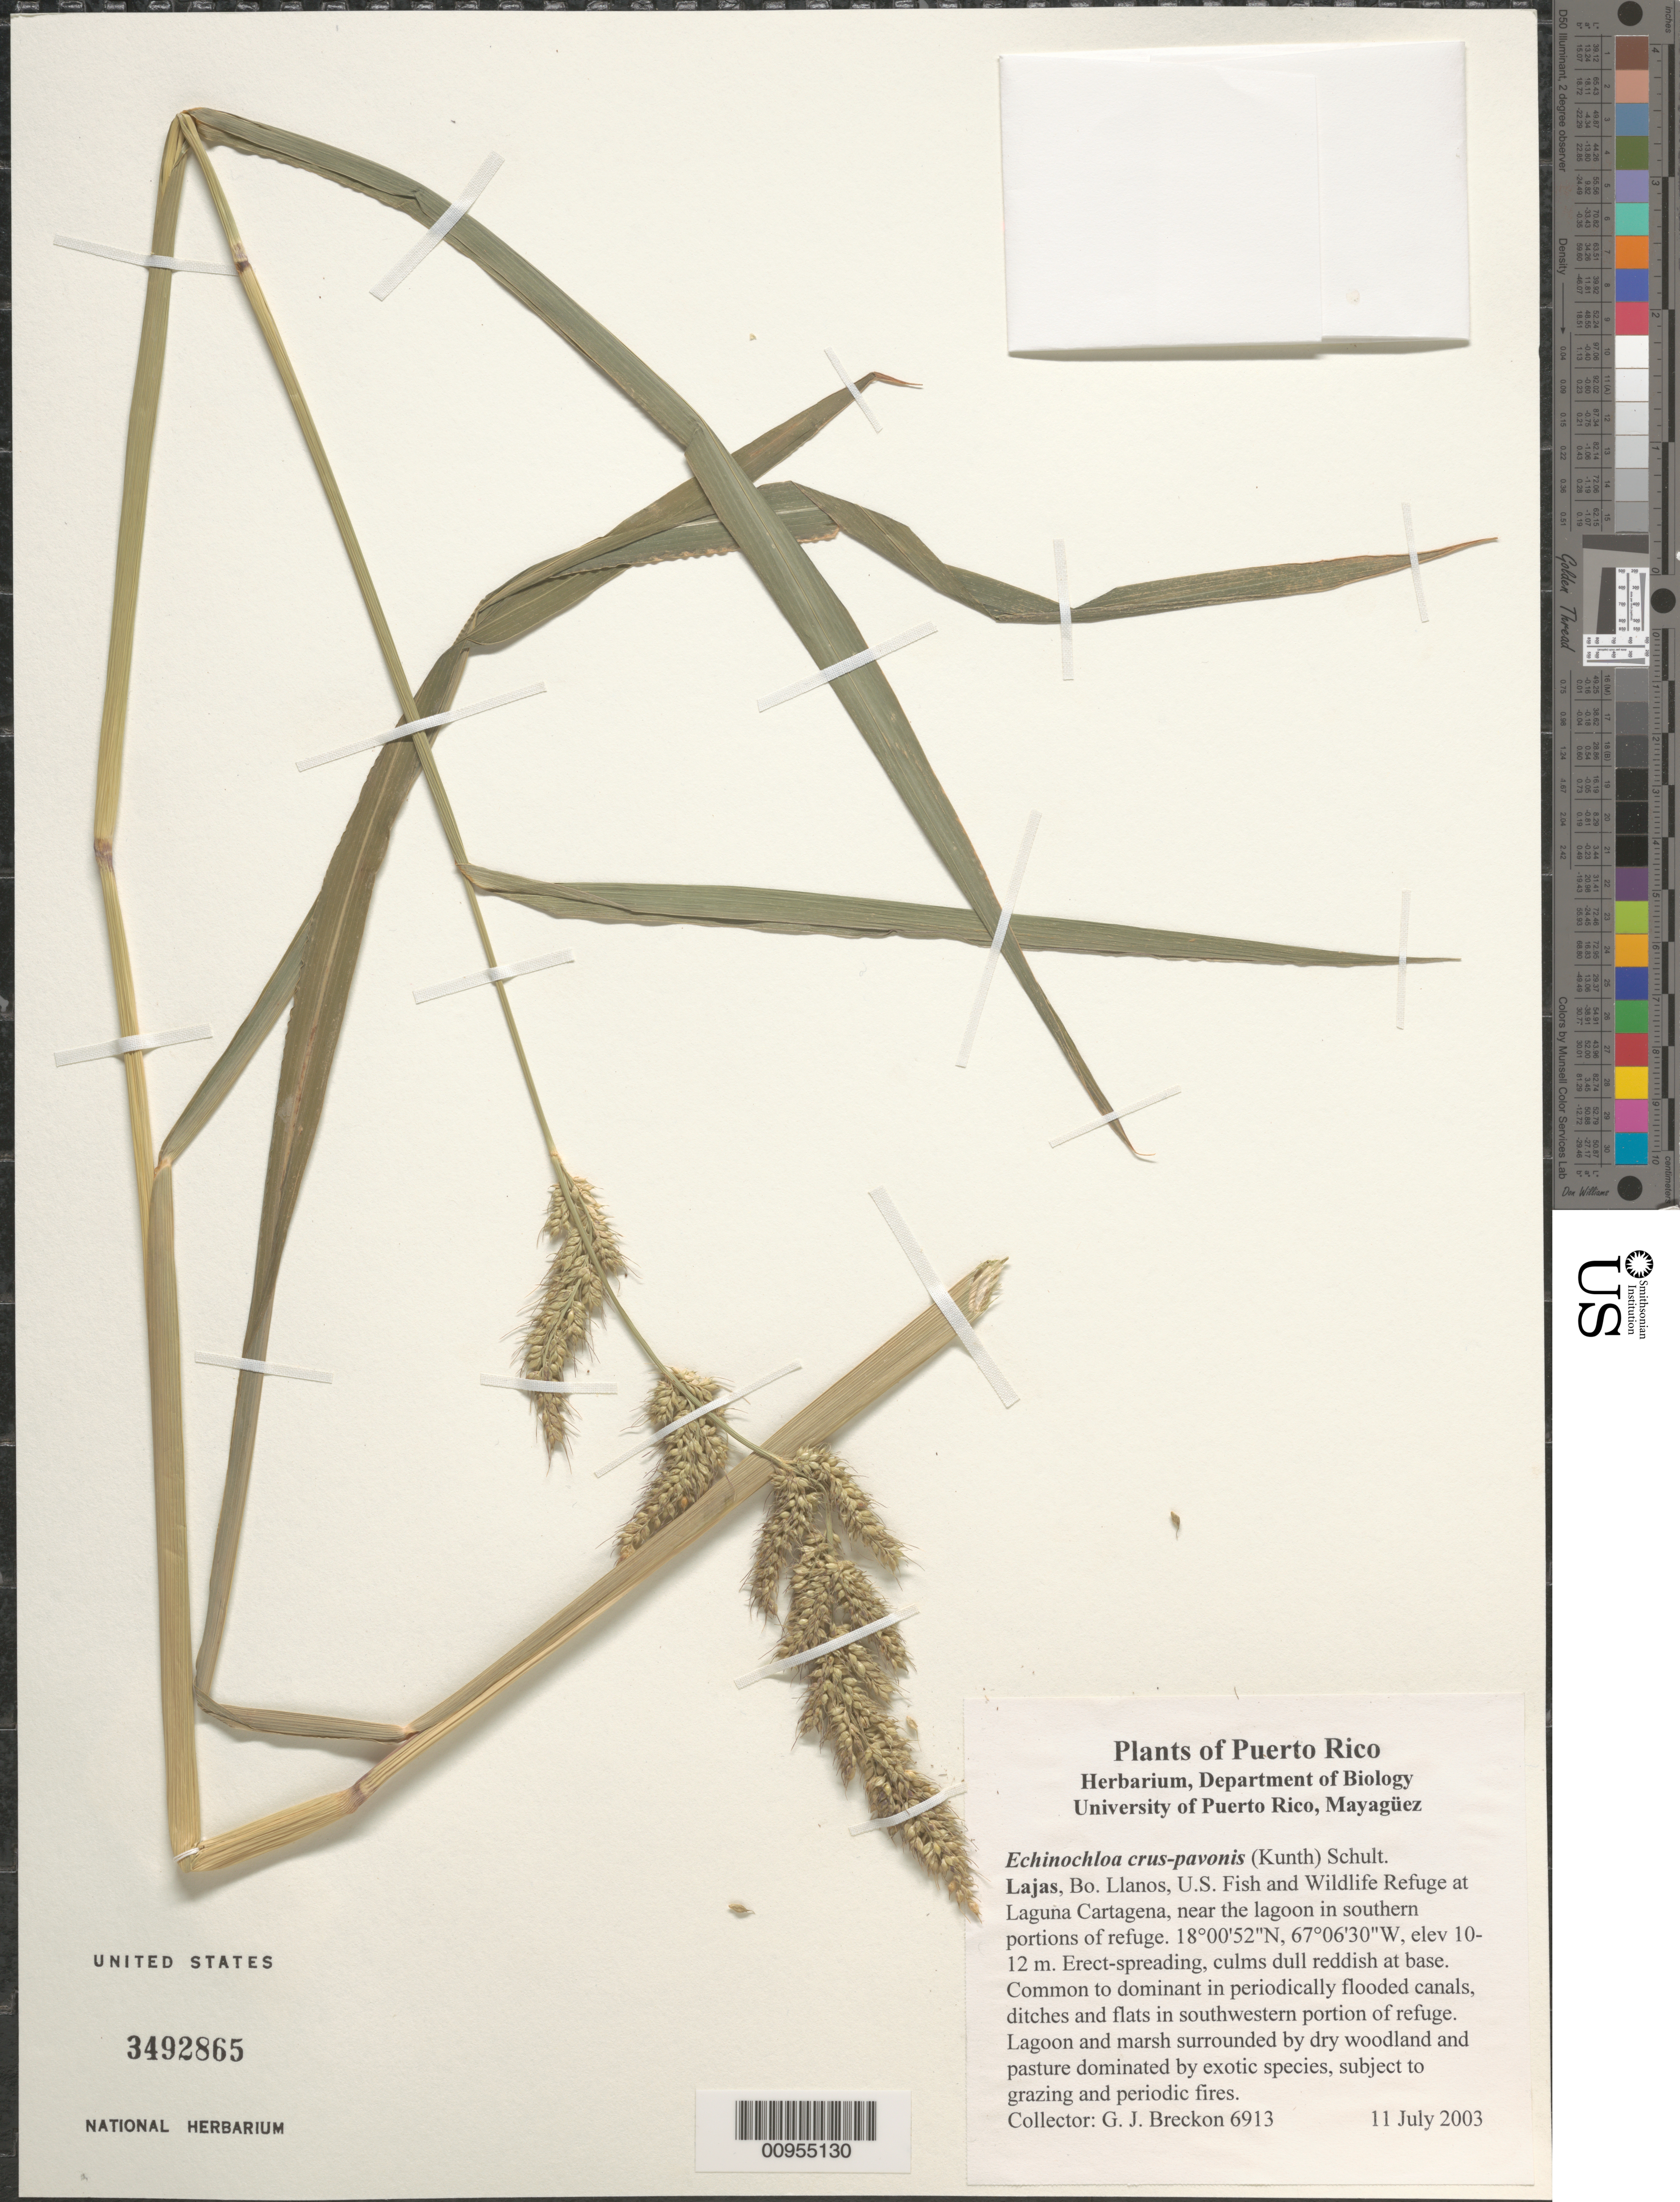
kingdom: Plantae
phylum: Tracheophyta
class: Liliopsida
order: Poales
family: Poaceae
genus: Echinochloa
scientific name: Echinochloa crus-pavonis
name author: (Kunth) Schult.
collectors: G. J. Breckon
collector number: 6913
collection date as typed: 11 Jul 2003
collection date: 2003-07-11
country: Puerto Rico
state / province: Lajas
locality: Bo. Llanos, U.S. Fish and Wildlife Refuge at Laguna Cartagena, near the lagoon in southern portions of refuge.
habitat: Lagoon and marsh surrounded by dry woodland and pasture dominated by exotic species, subject to grazing and periodic fires.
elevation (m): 10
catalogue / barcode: US 3492865